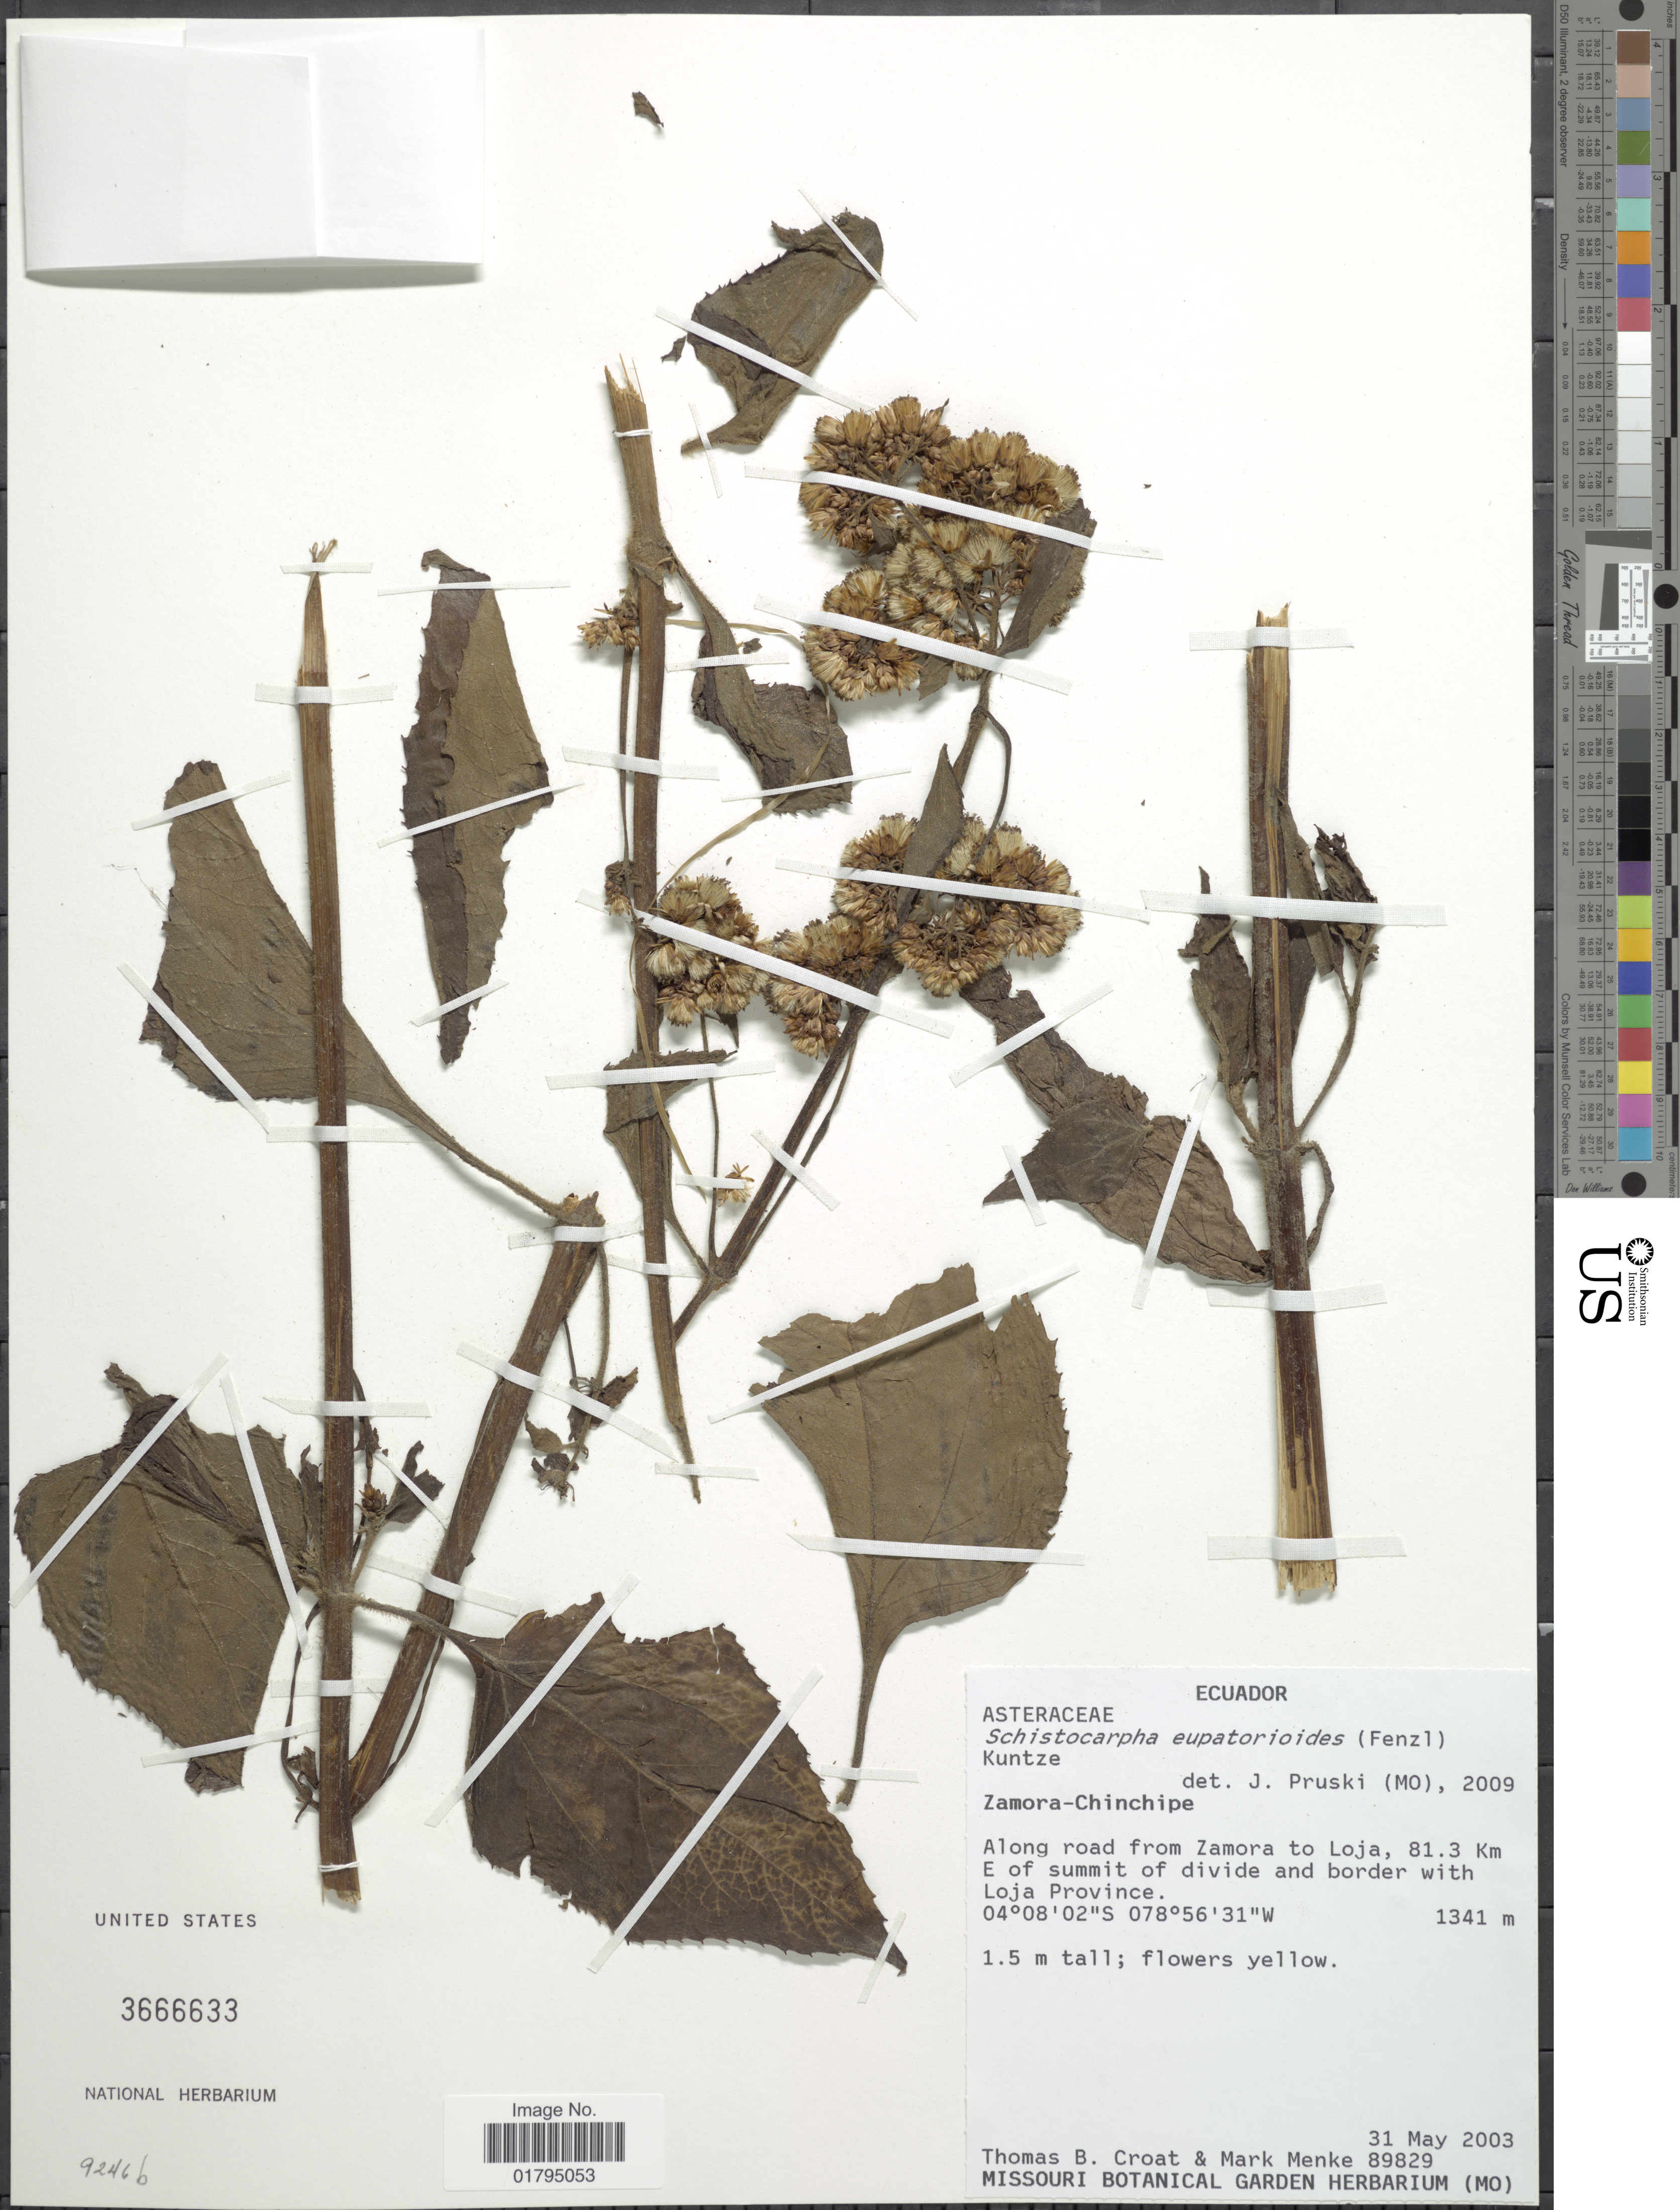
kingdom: Plantae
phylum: Tracheophyta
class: Magnoliopsida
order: Asterales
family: Asteraceae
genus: Schistocarpha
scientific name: Schistocarpha eupatorioides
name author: (Fenzl) Kuntze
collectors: T. B. Croat & M. Menke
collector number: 89829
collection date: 2003-05-31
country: Ecuador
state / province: Zamora-Chinchipe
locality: Zamora-Chinchipe. Along road from Zamora to Loja , 81.3 Km E of summit of divide and border with Loja Province.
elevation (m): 1341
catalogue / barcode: US 3666633